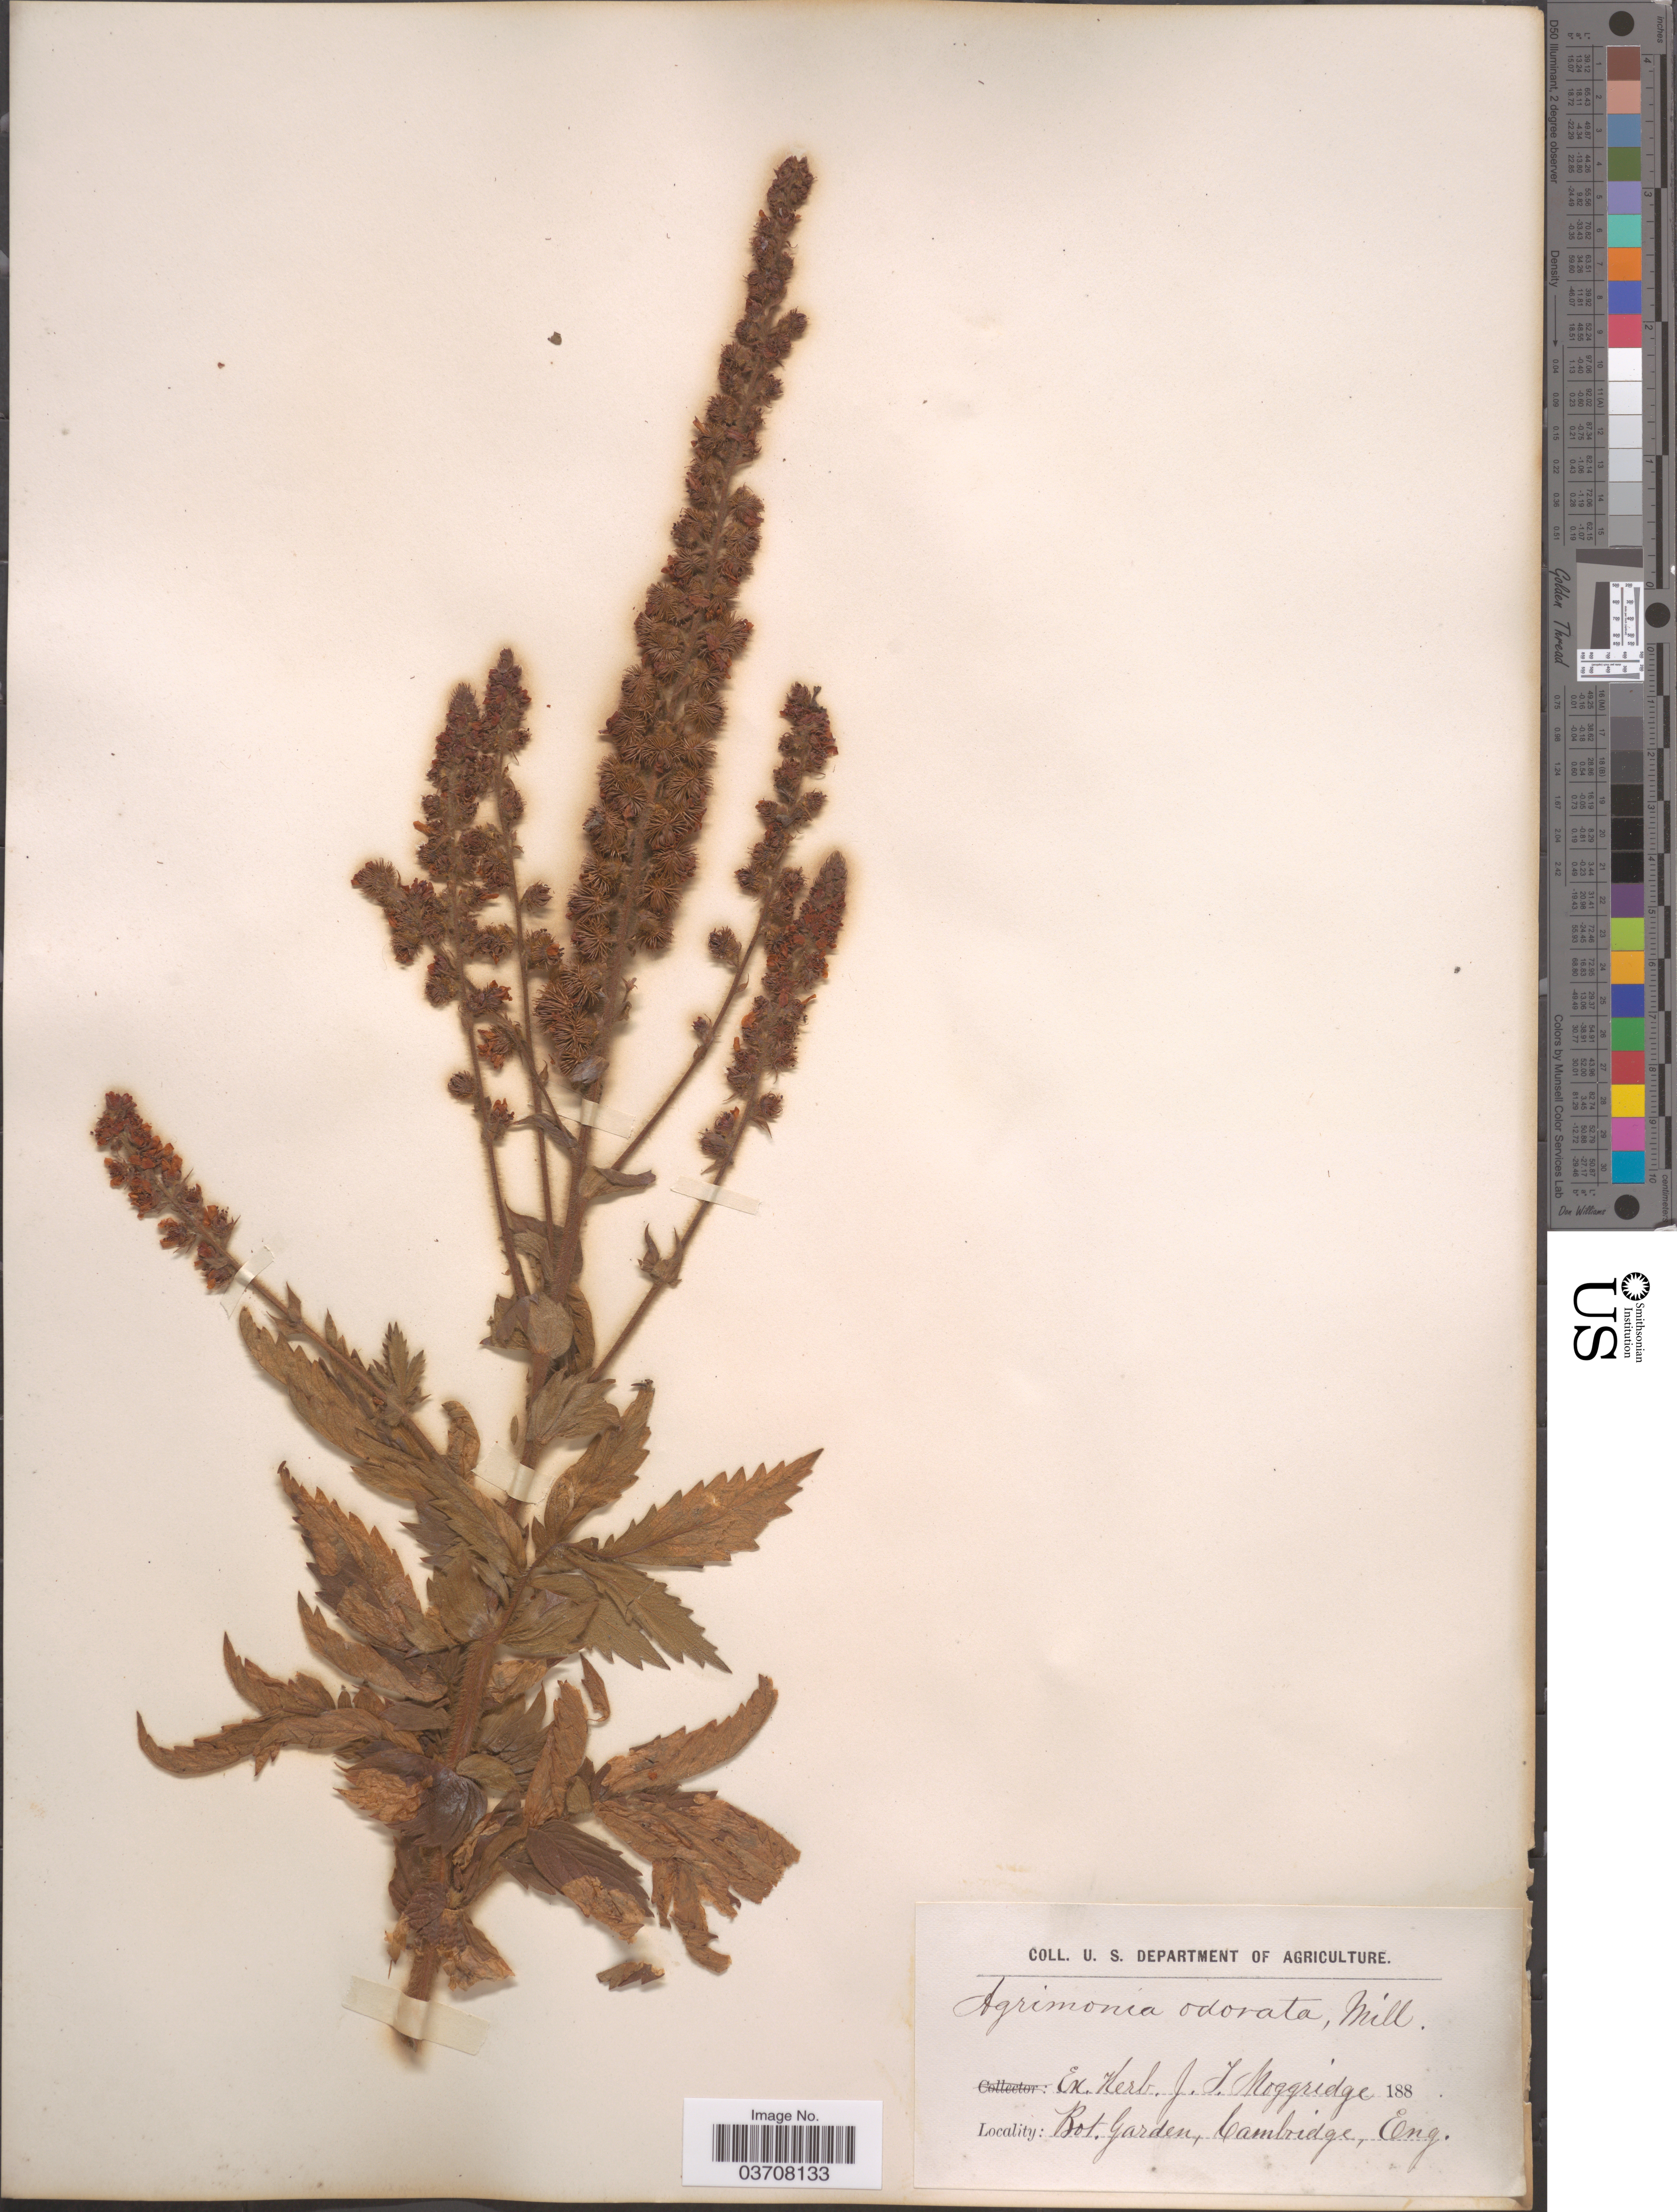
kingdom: Plantae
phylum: Tracheophyta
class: Magnoliopsida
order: Rosales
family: Rosaceae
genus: Agrimonia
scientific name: Agrimonia odorata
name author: Mill.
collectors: ex herb. J.T. Moggridge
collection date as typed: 188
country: United Kingdom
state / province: England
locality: Bot. Garden, Cambridge.